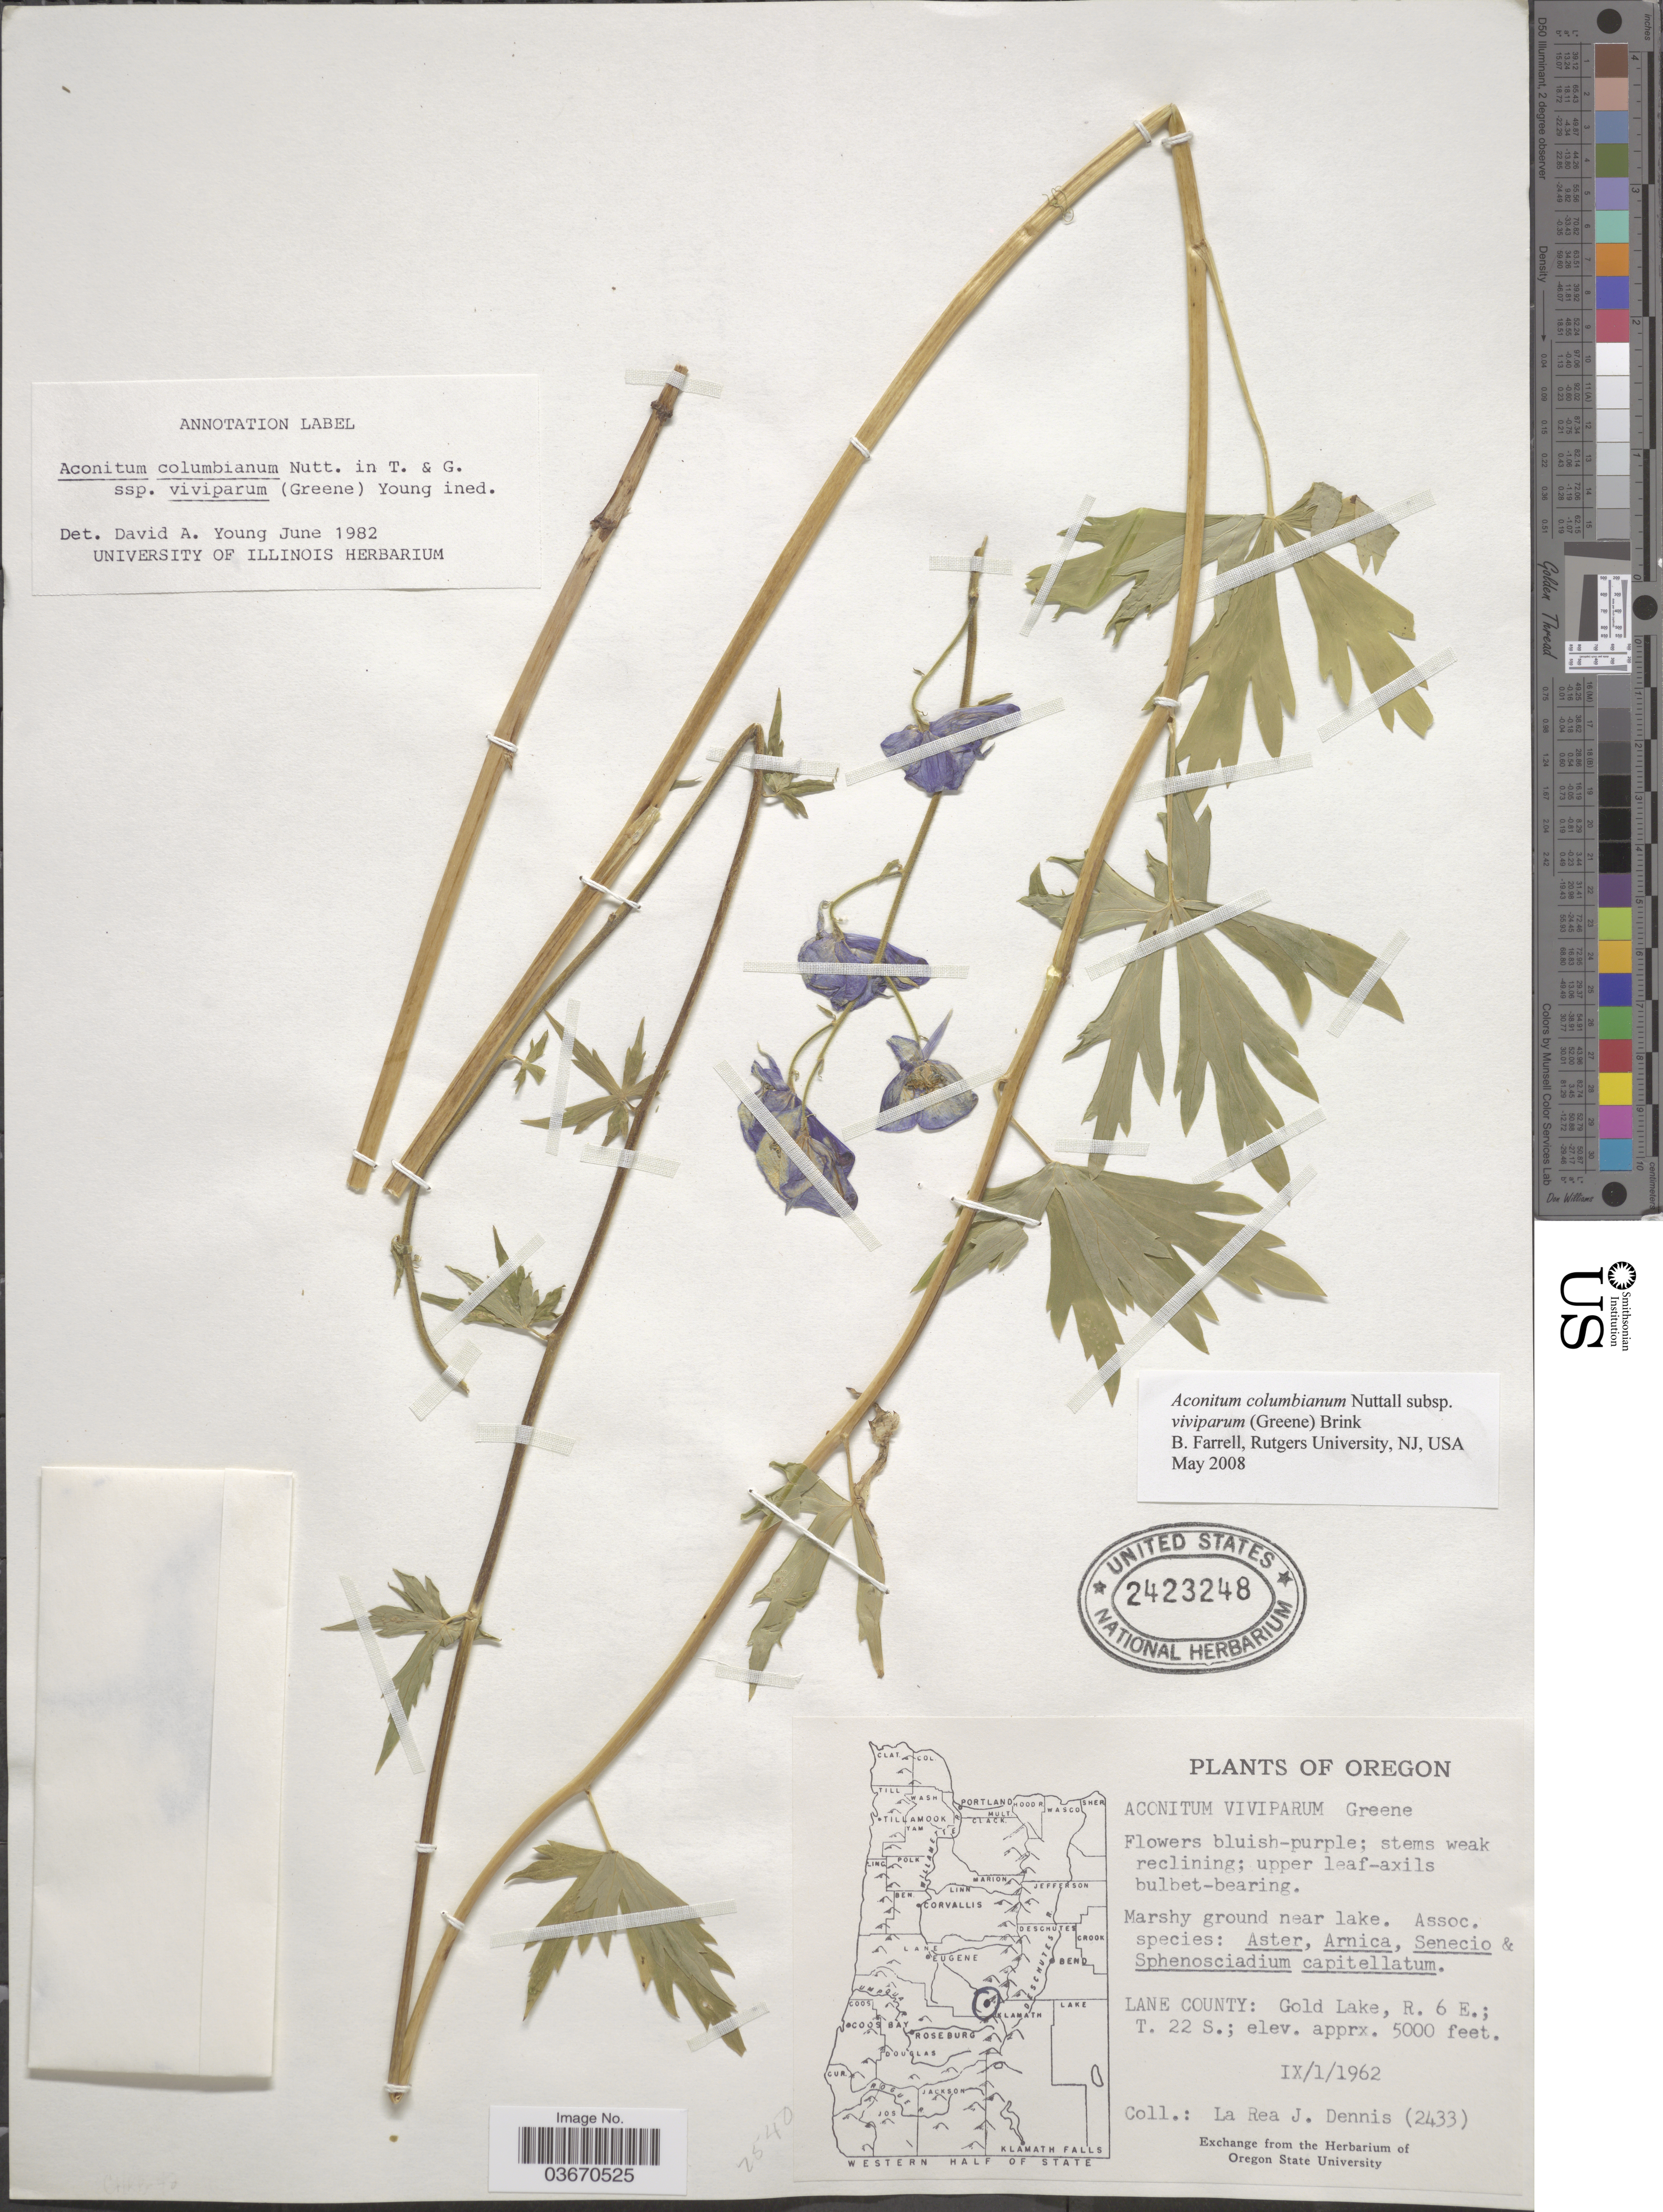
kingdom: Plantae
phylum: Tracheophyta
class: Magnoliopsida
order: Ranunculales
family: Ranunculaceae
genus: Aconitum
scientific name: Aconitum columbianum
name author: Nutt.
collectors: L. Dennis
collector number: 2433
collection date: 1962-09-01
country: United States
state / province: Oregon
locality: Lane County: Gold Lake, R. 6 E.; T. 22 S.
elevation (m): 1524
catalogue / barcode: US 2423248